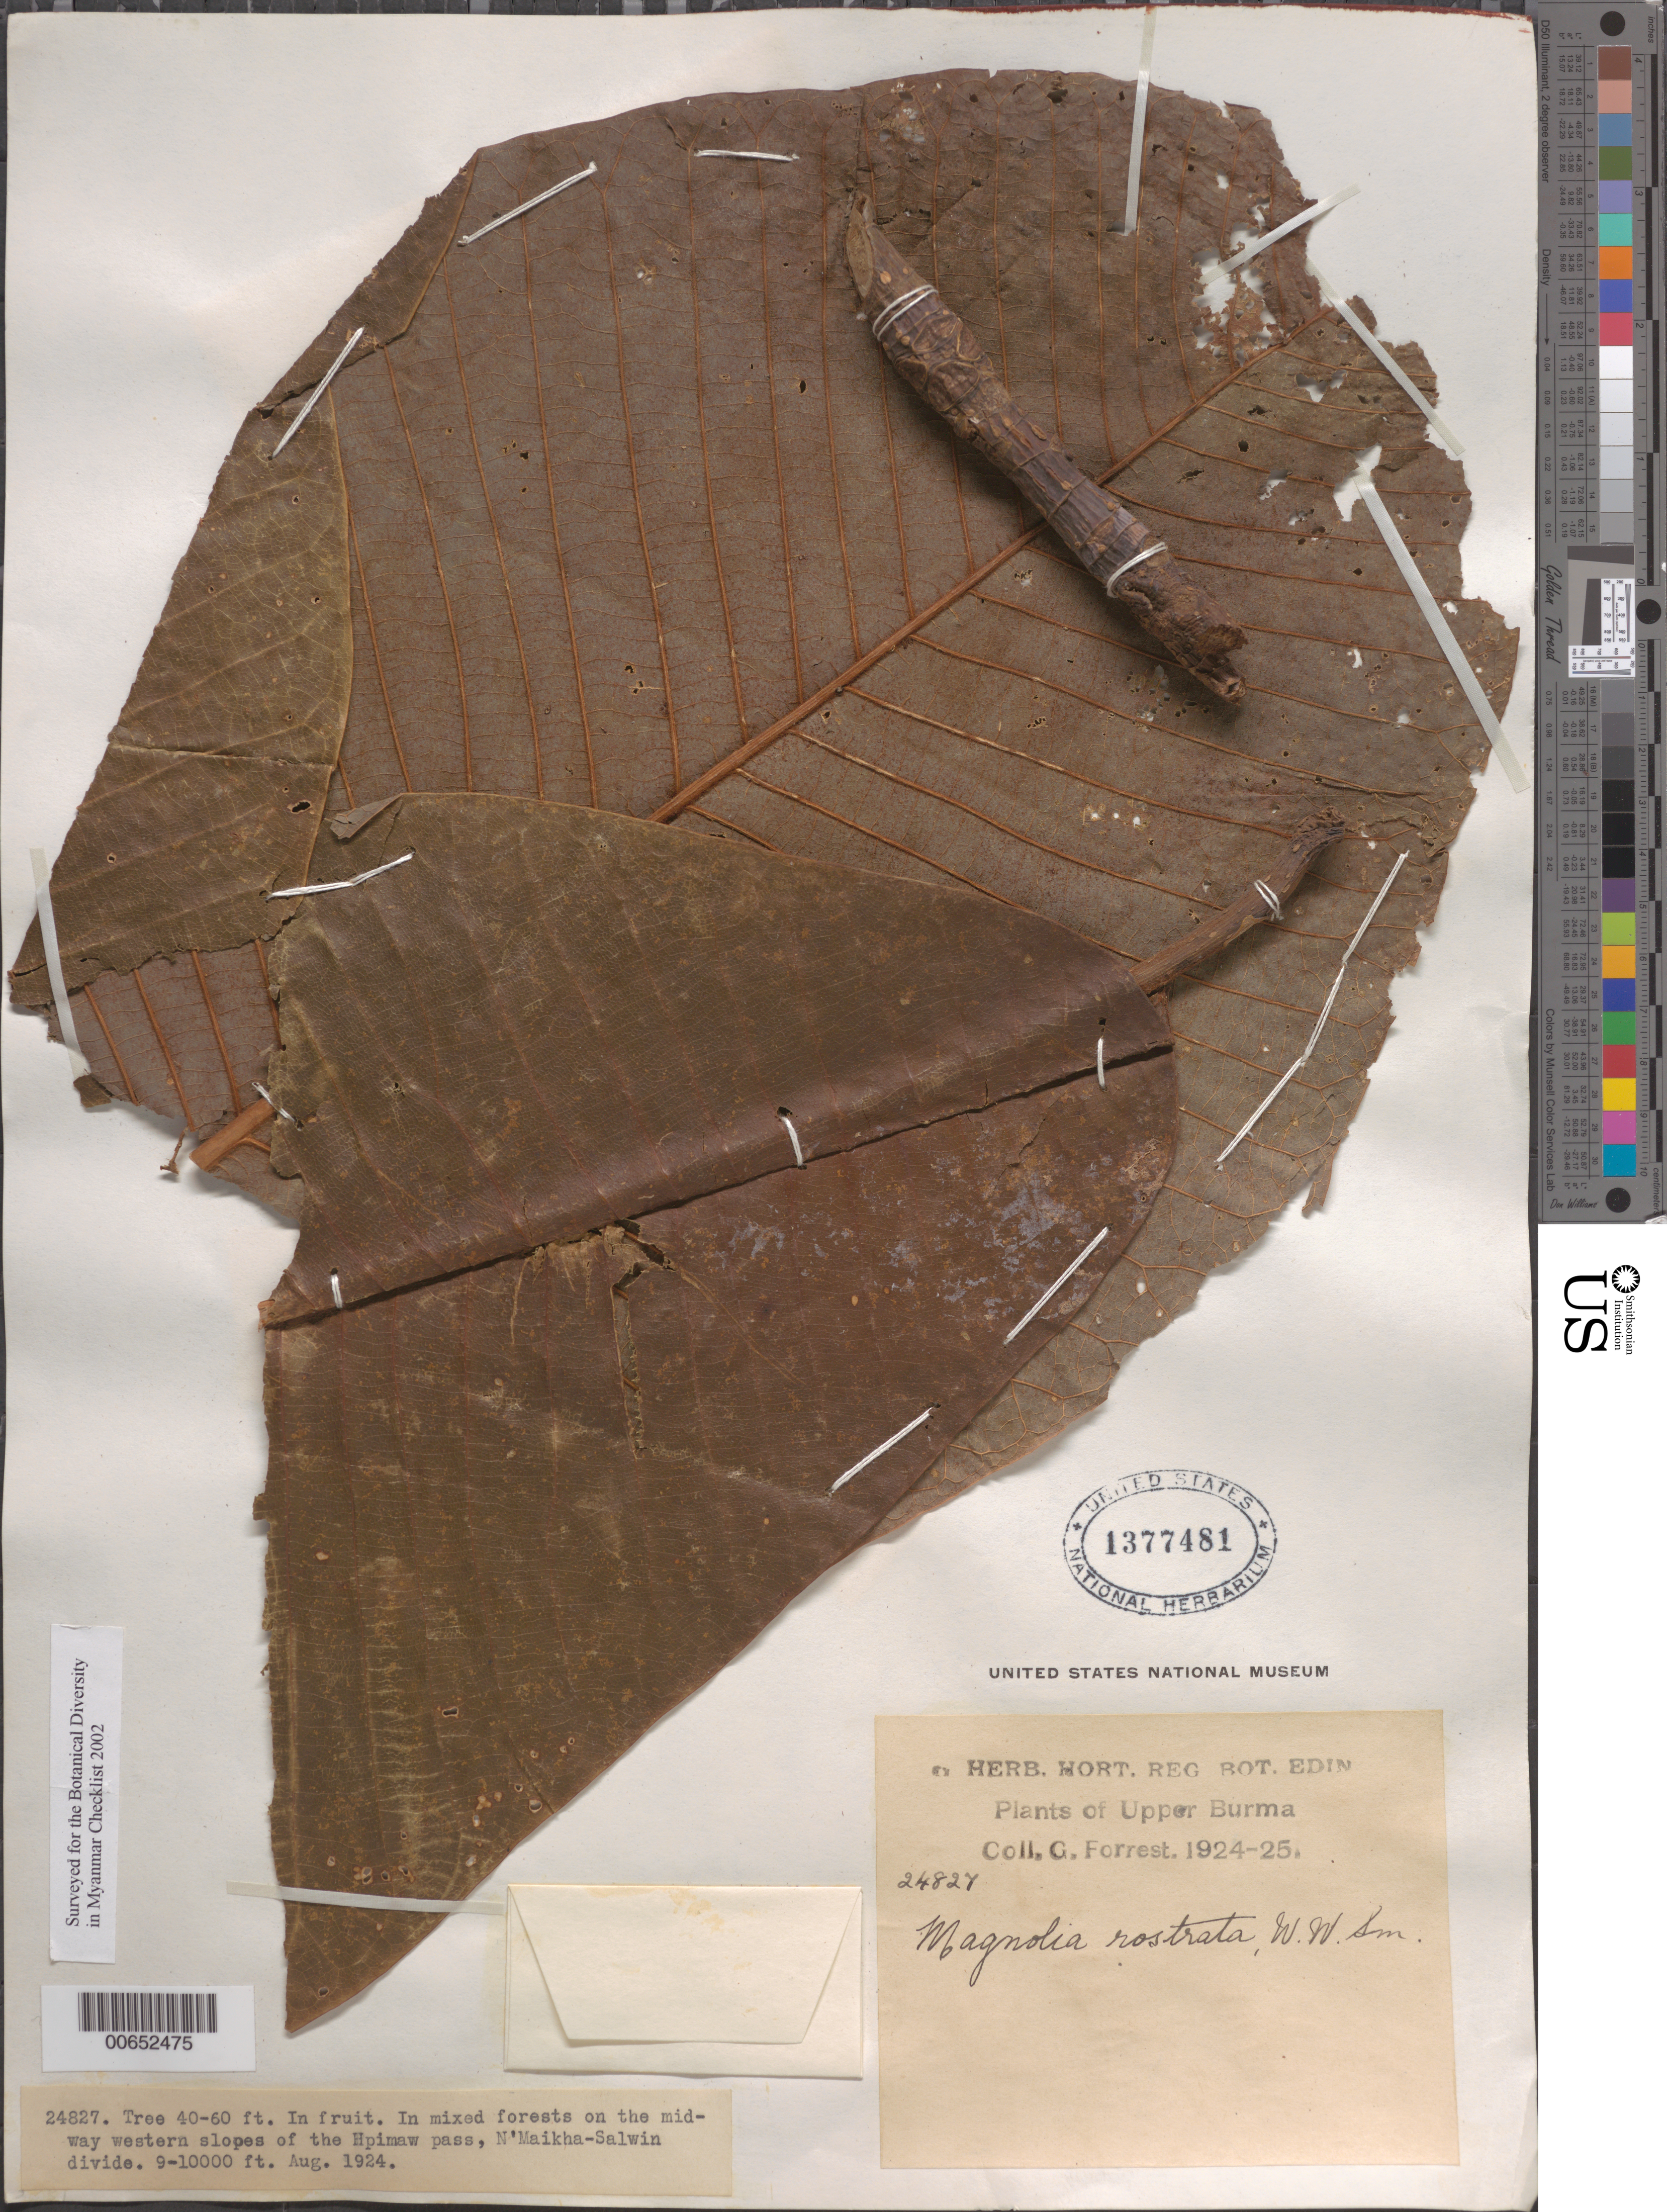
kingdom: Plantae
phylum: Tracheophyta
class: Magnoliopsida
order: Magnoliales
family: Magnoliaceae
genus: Magnolia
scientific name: Magnolia rostrata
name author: W.W. Sm.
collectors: G. Forrest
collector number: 24827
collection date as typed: Aug 1924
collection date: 1924-08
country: Myanmar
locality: Upper Burma, W flank of N'Maikha-Salwin Divide, Hpimaw Pass.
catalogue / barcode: US 1377481